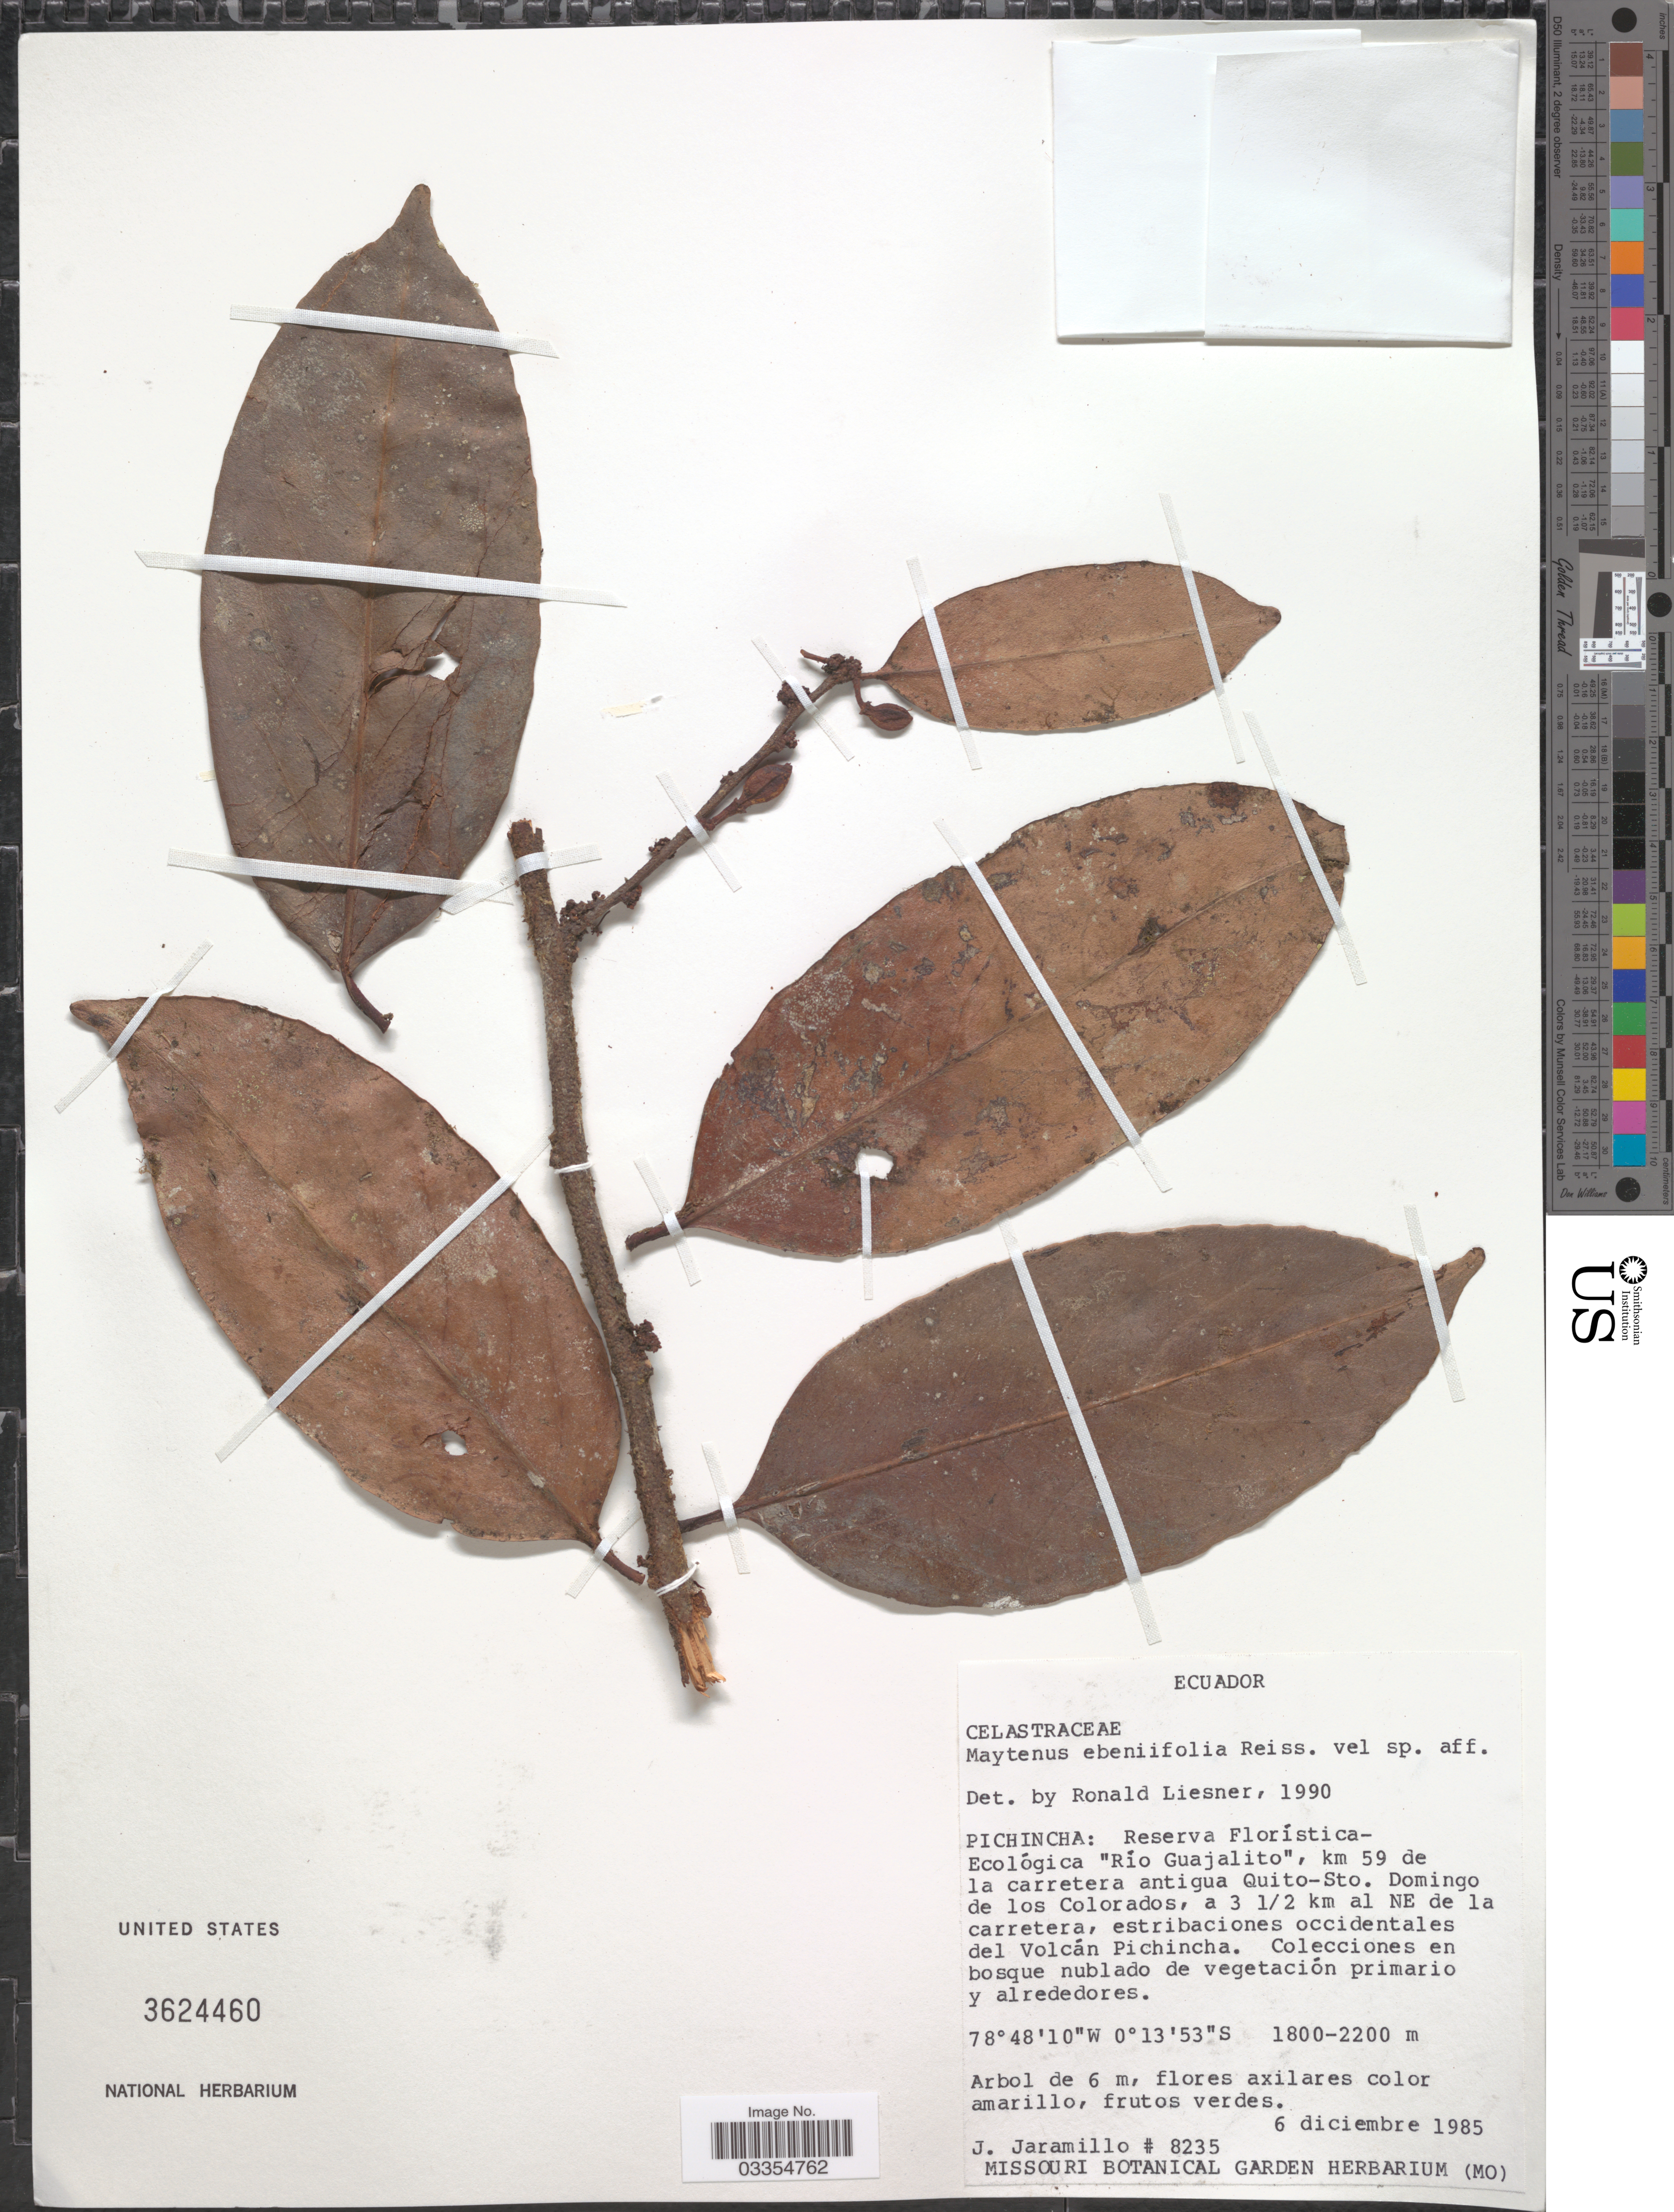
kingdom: Plantae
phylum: Tracheophyta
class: Magnoliopsida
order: Celastrales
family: Celastraceae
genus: Maytenus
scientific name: Maytenus ebenifolia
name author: Reissek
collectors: J. Jaramillo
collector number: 8235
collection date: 1985-12-06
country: Ecuador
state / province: Pichincha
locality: Reserva Florística-Ecológica "Río Guajalito", km 59 de la carretera antigua Quito-Sto. Domingo de los Colorados, a 3½ km al NE de la carretera, estribaciones occidentales del Volcán Pichincha.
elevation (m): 1800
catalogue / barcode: US 3624460